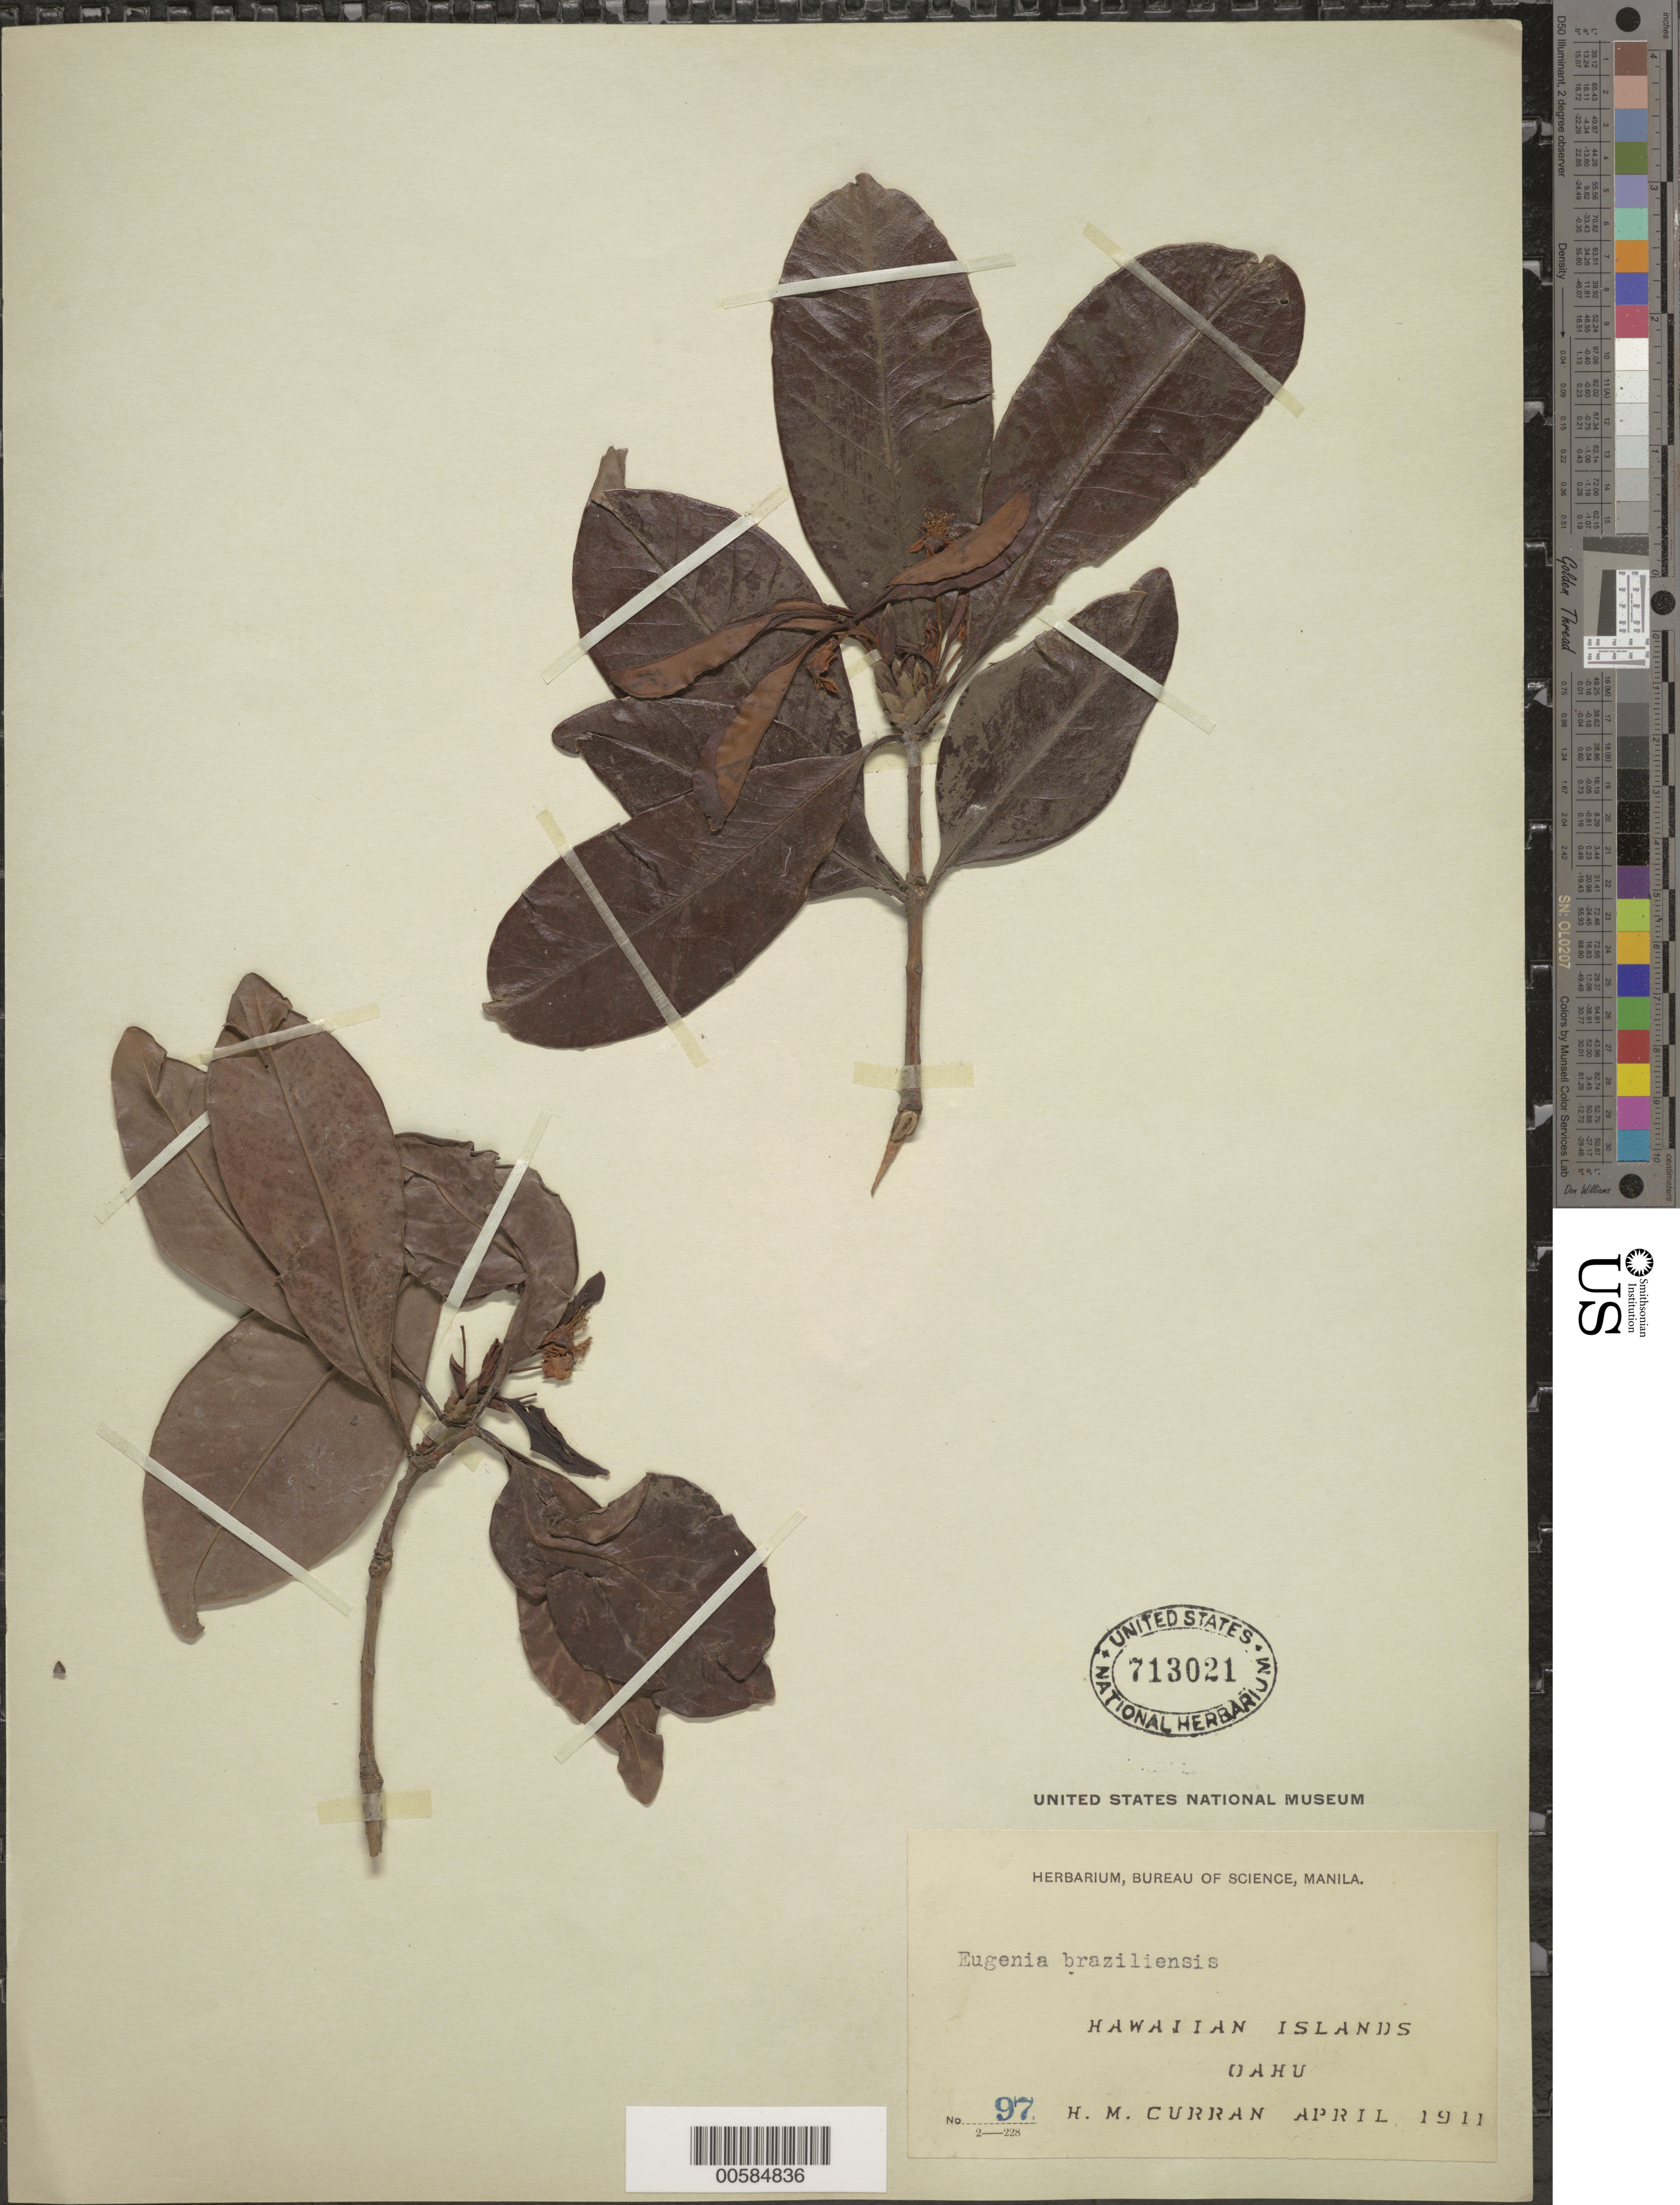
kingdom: Plantae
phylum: Tracheophyta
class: Magnoliopsida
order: Myrtales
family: Myrtaceae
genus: Eugenia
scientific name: Eugenia brasiliensis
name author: Lam.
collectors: H. M. Curran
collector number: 97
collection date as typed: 0 Apr 1911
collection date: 1911-04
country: United States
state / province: Hawaii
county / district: Honolulu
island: Oahu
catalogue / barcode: US 713021